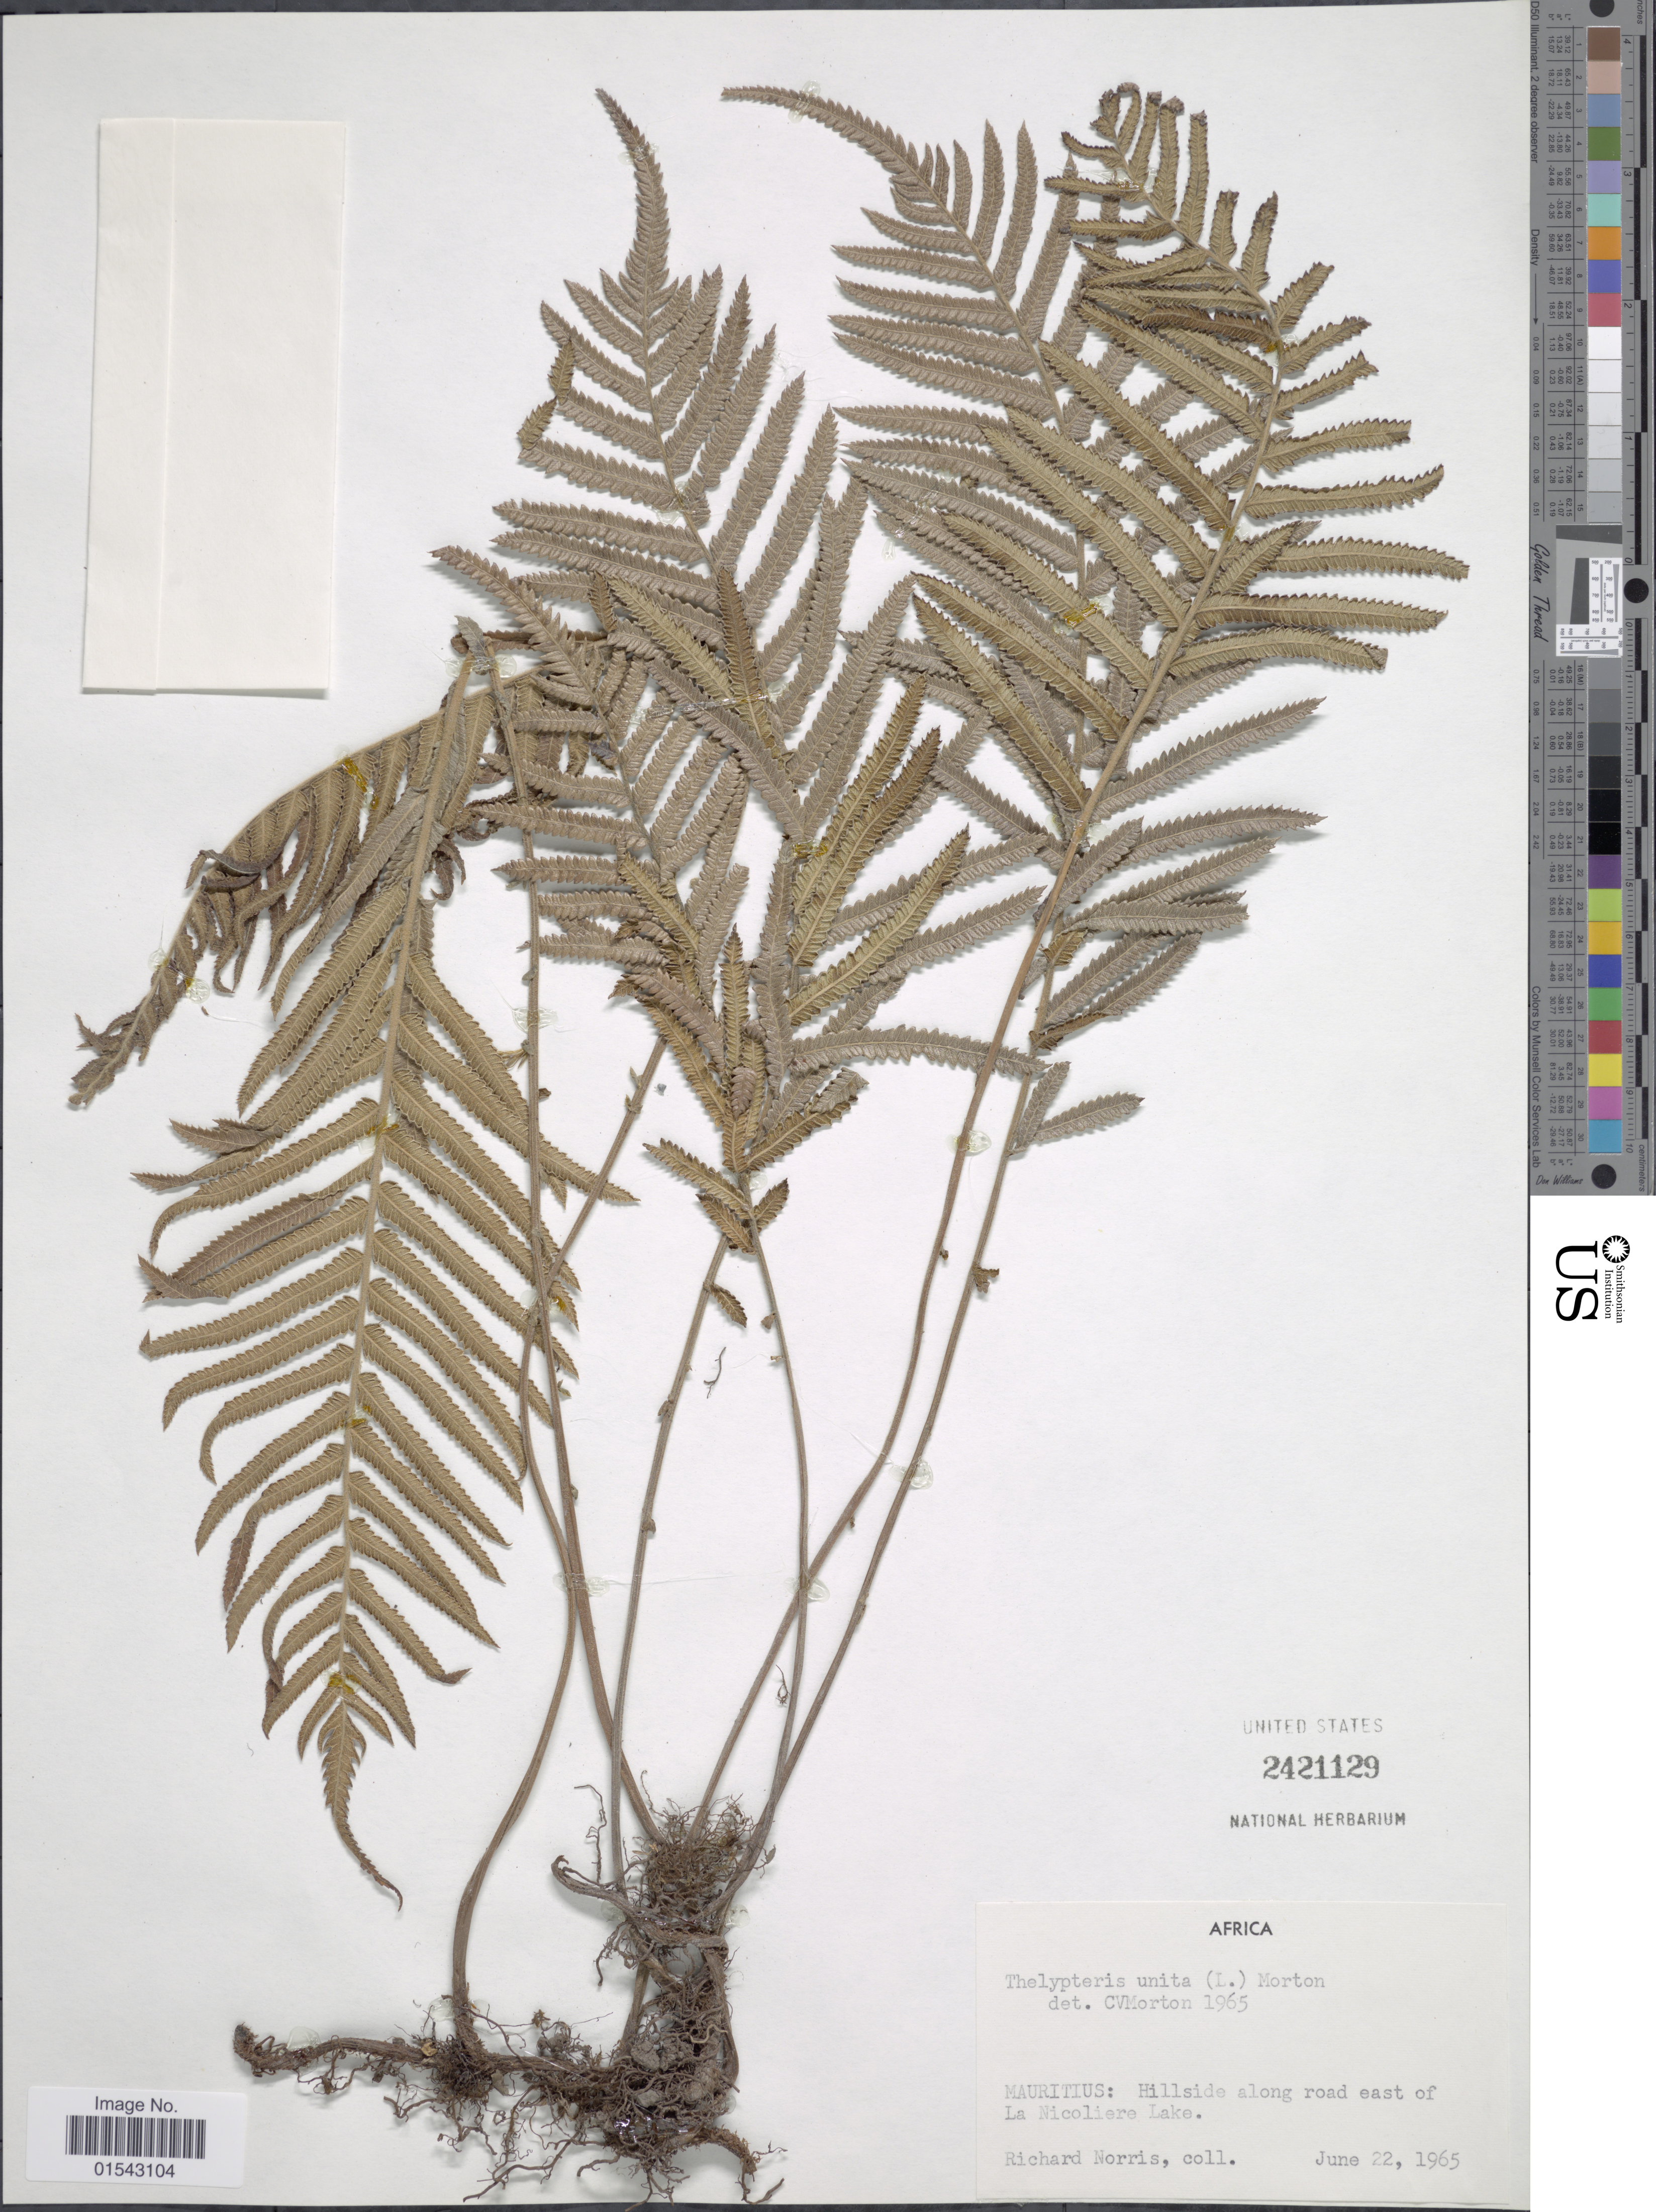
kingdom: Plantae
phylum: Tracheophyta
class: Polypodiopsida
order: Polypodiales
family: Thelypteridaceae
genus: Cyclosorus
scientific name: Cyclosorus sp.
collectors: R. E. Norris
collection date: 1965-06-22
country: Mauritius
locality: Mauritius: Hillside along road east of La Nicoliere Lake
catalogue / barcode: US 2421129